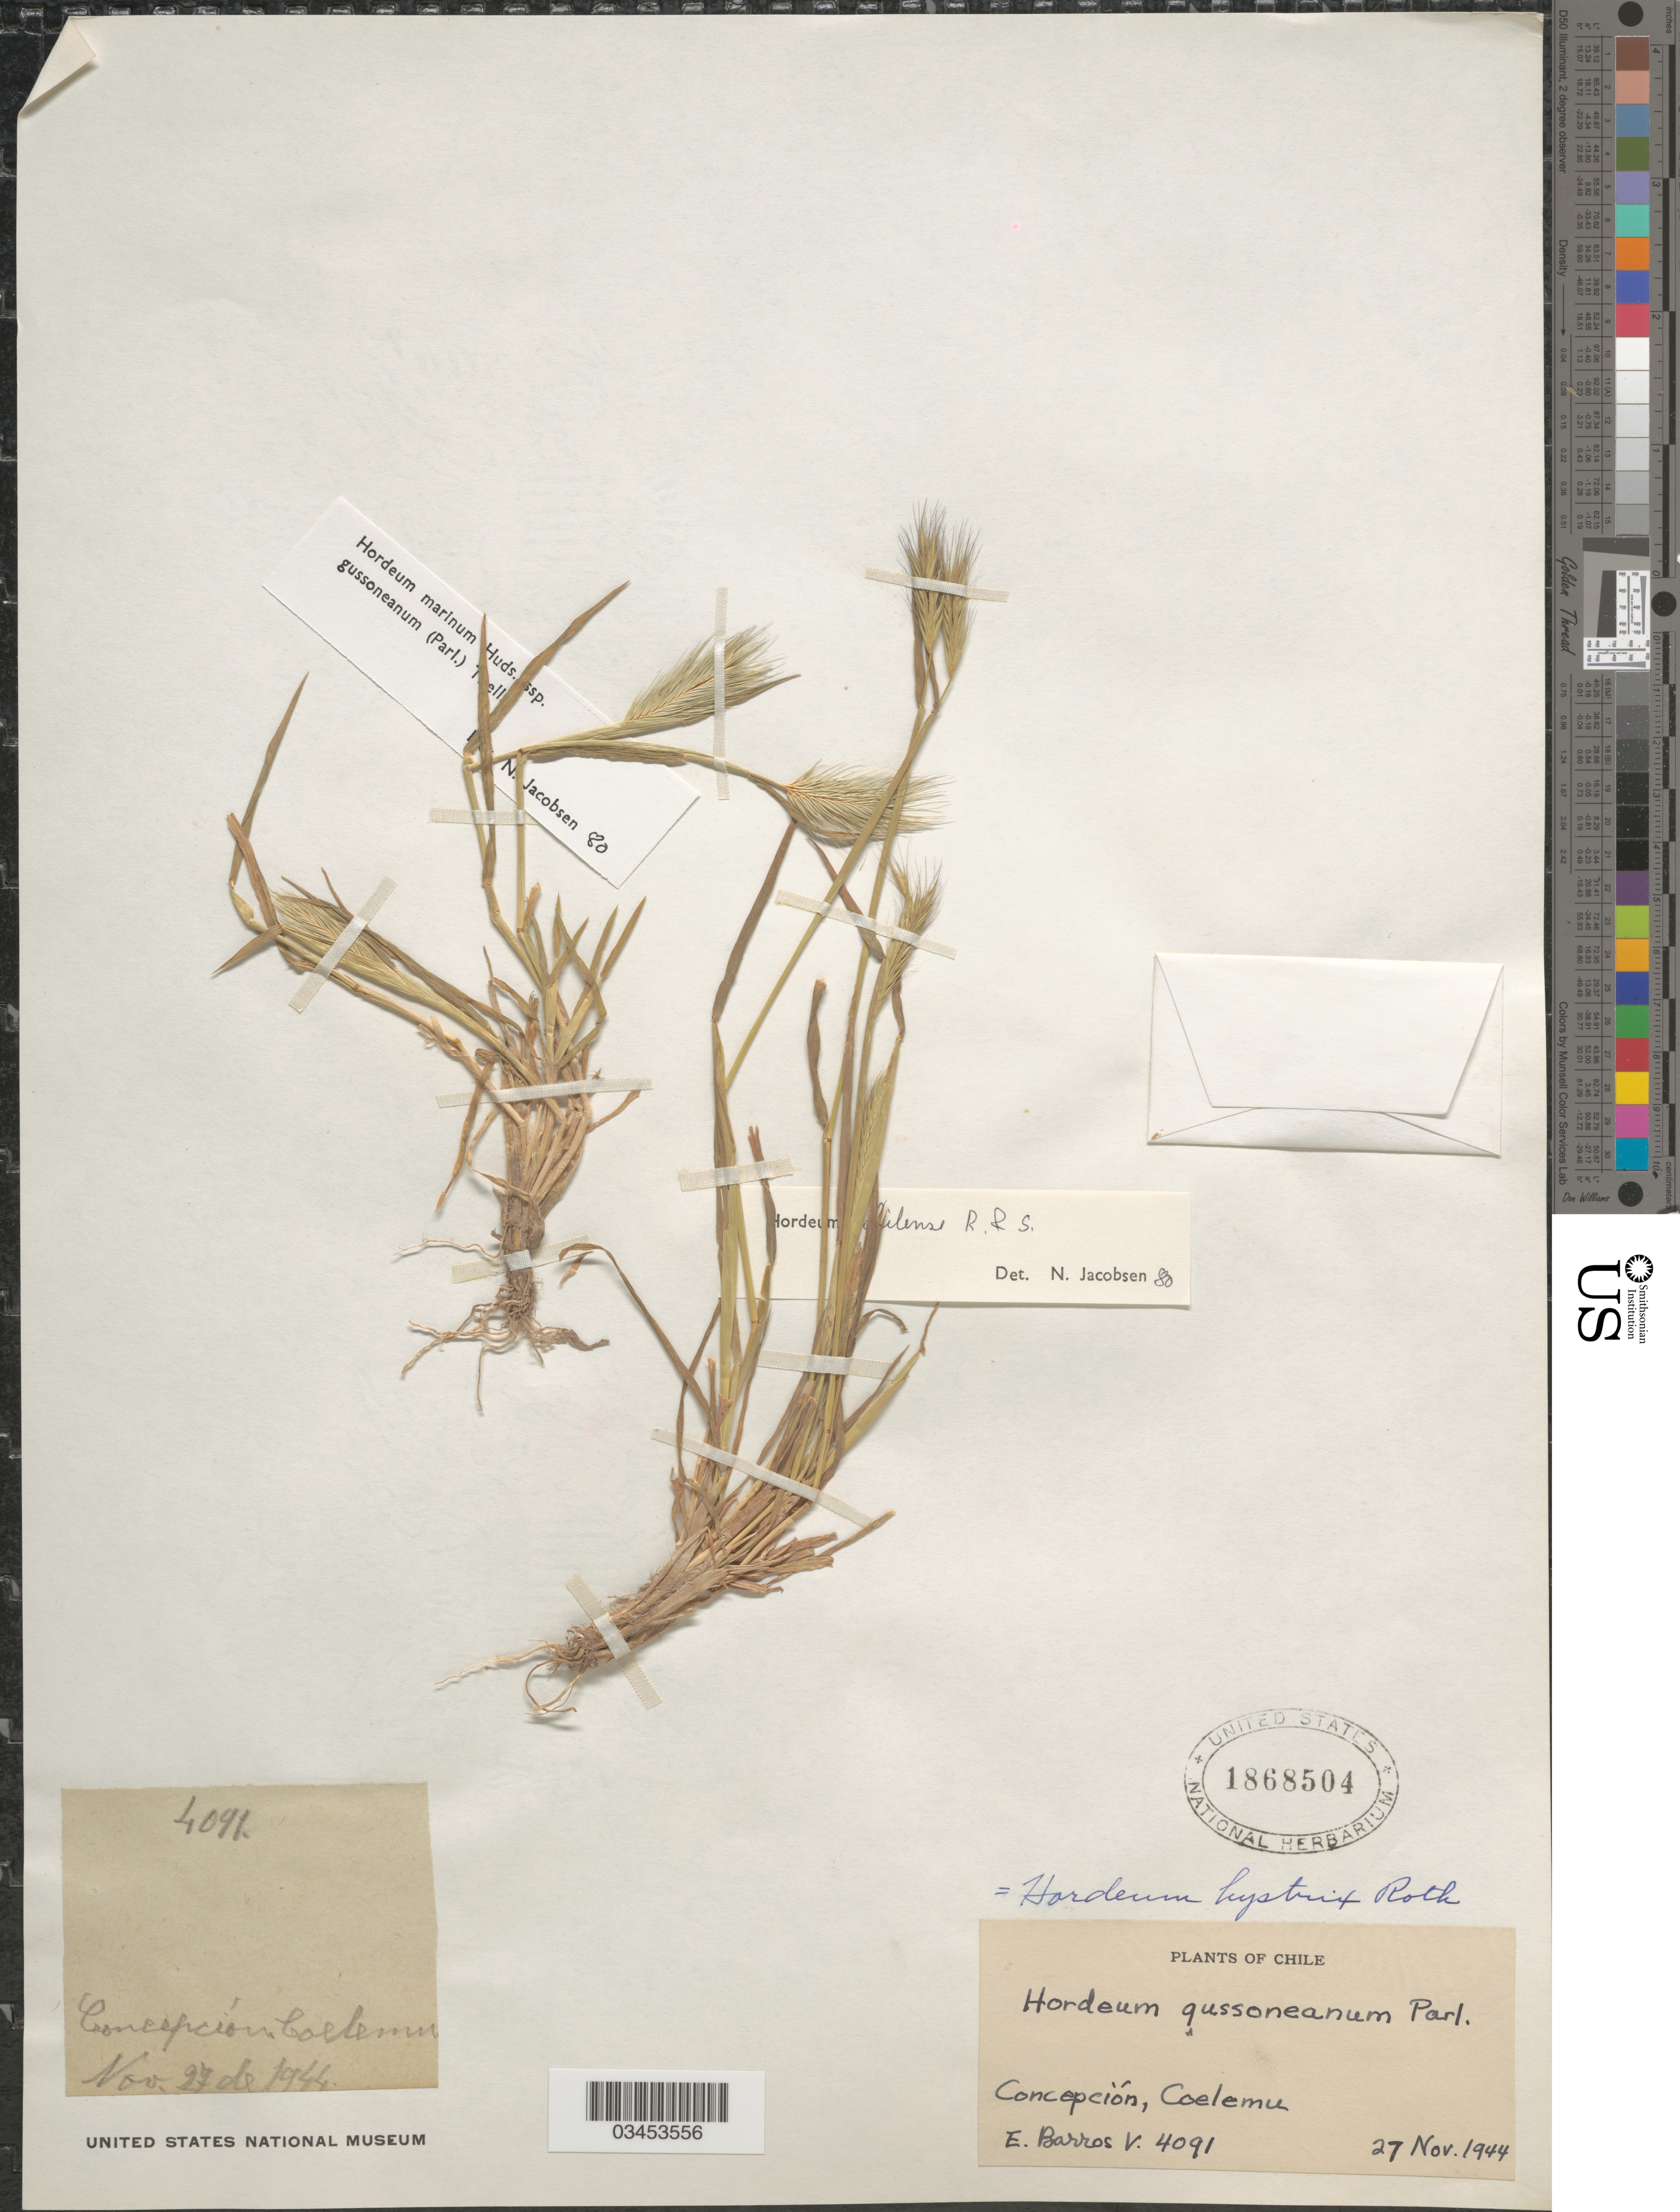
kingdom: Plantae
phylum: Tracheophyta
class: Liliopsida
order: Poales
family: Poaceae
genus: Hordeum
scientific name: Hordeum marinum subsp. gussoneanum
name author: (Parl.) Thell.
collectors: E. Barros V.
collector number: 4091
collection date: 1944-11-27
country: Chile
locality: Concepción, Coelemu.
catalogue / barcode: US 1868504